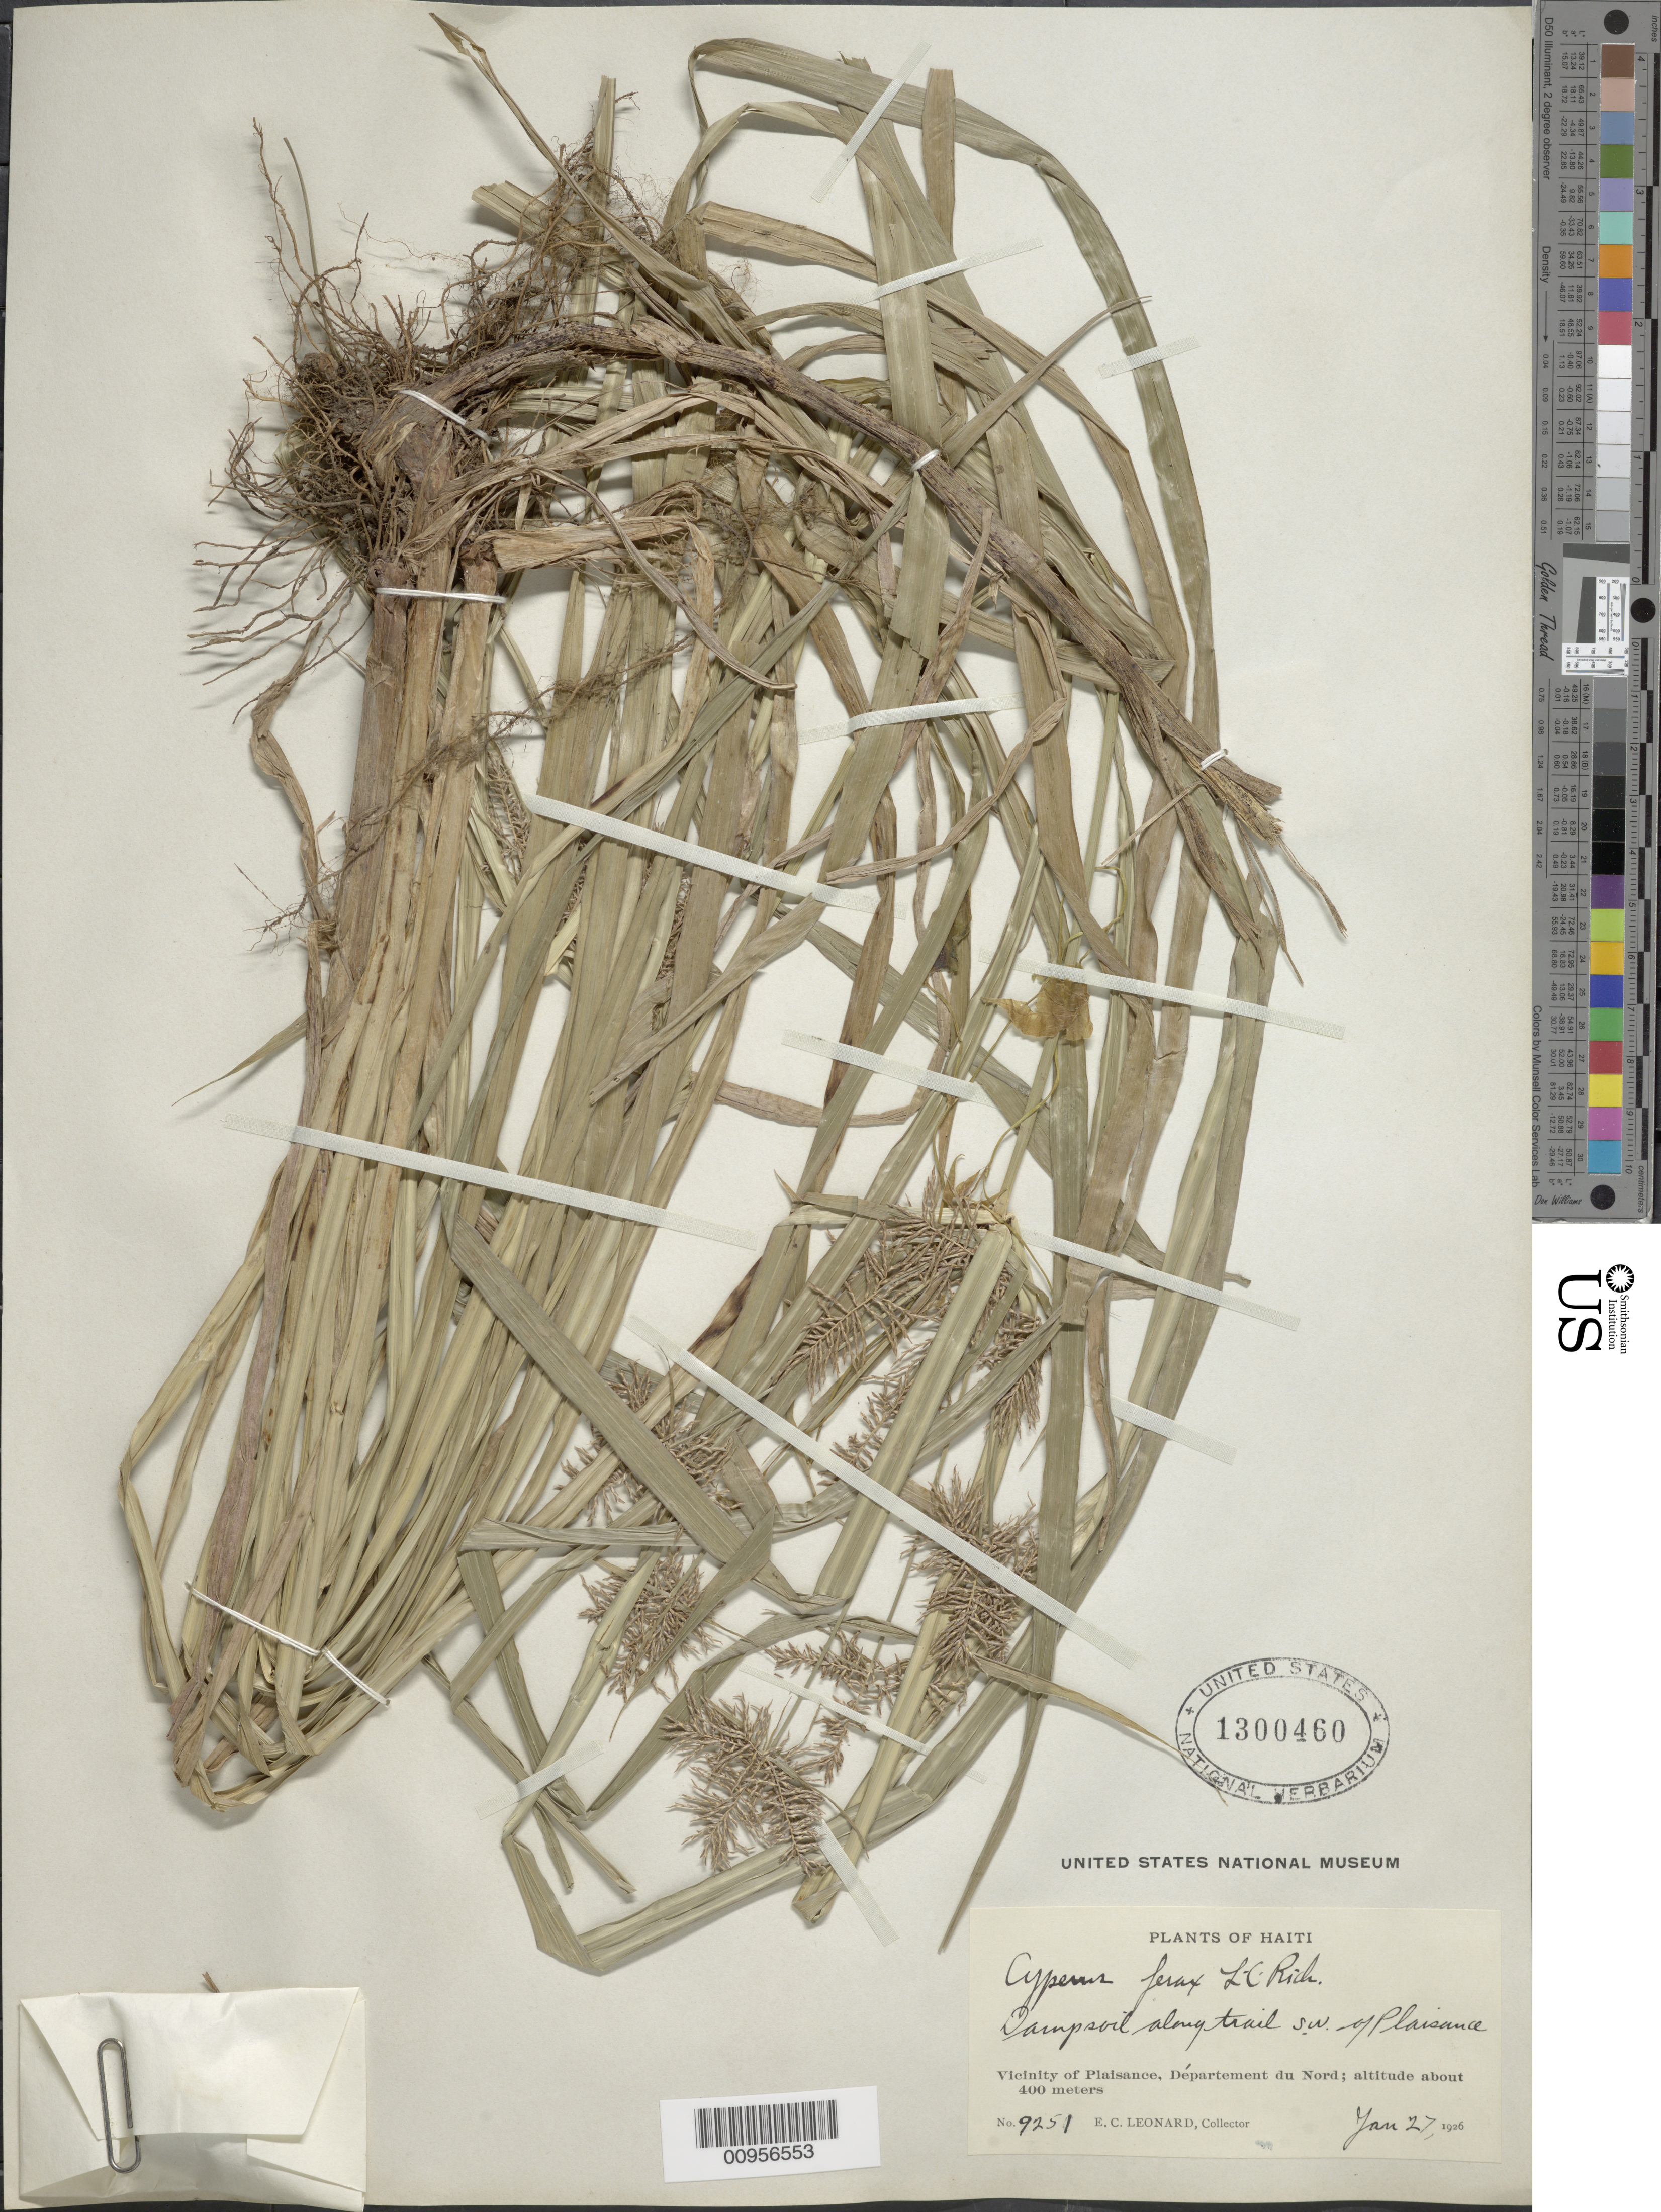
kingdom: Plantae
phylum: Tracheophyta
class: Liliopsida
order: Poales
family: Cyperaceae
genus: Cyperus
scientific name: Cyperus odoratus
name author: L.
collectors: E. C. Leonard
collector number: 9251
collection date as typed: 27 Jan 1926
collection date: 1926-01-27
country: Haiti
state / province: Nord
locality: Vicinity of Plaisance, along trail SW of Plaisance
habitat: Damp soil along trail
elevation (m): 400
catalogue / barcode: US 1300460